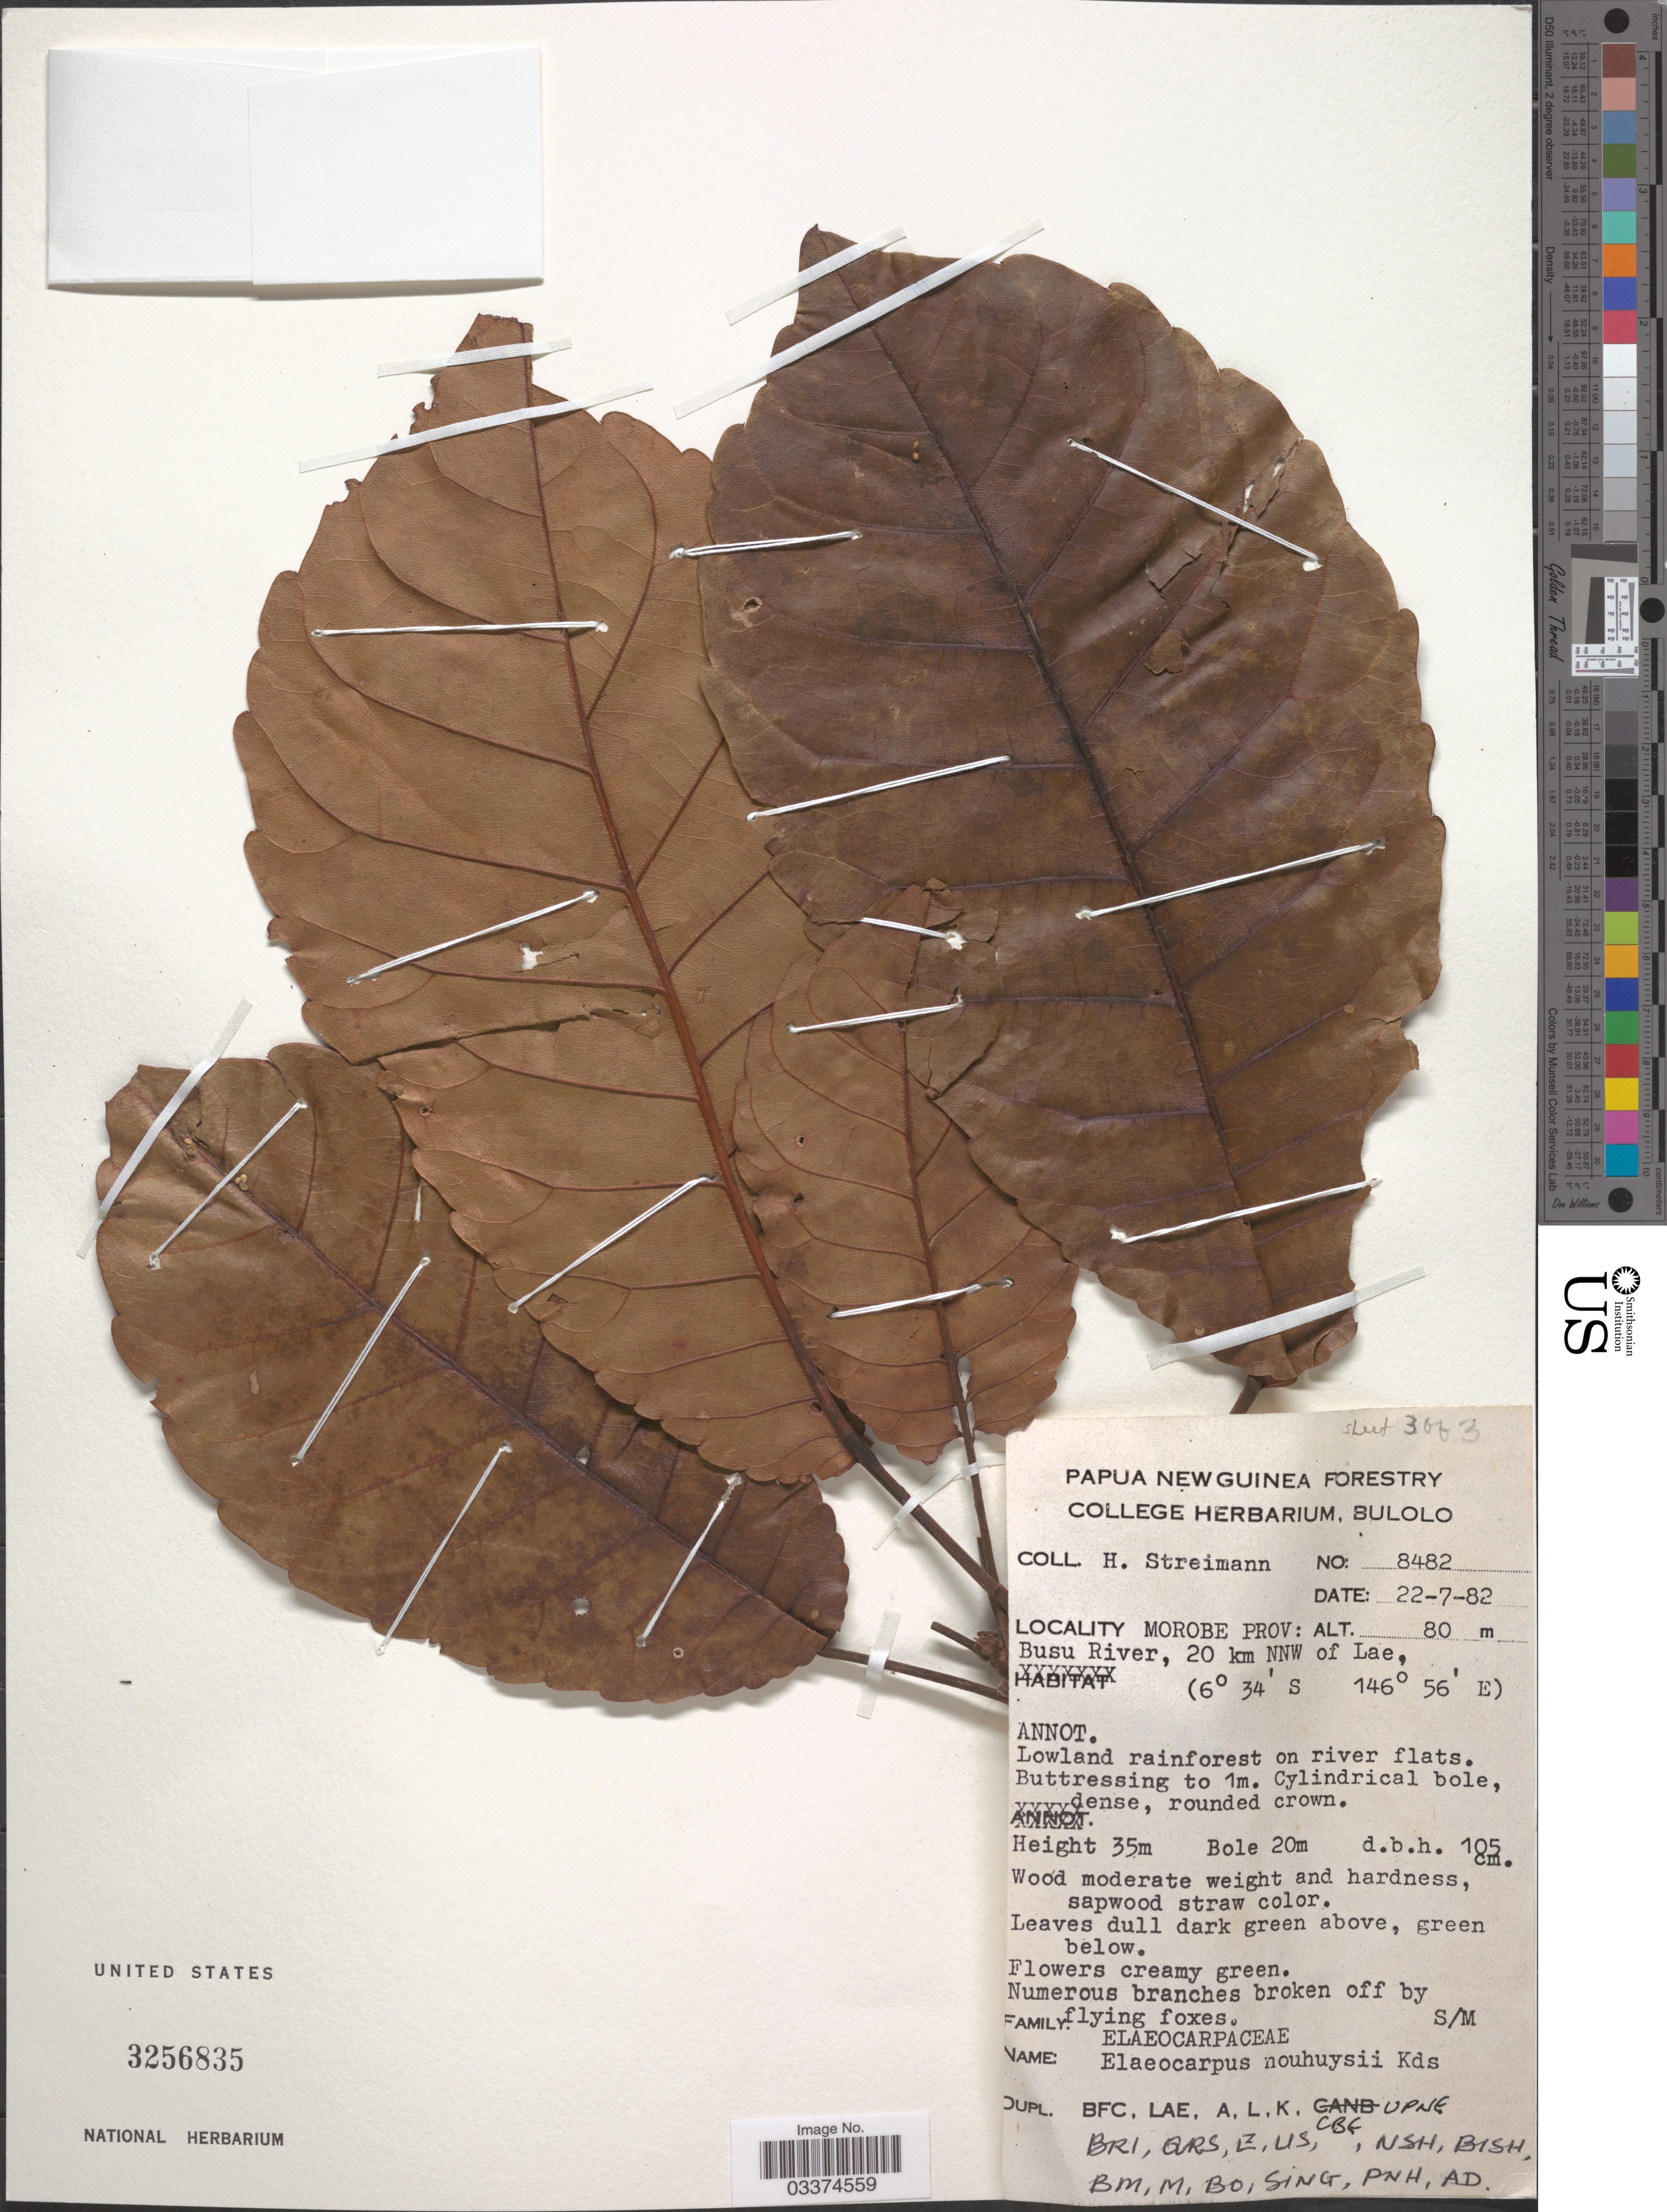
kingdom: Plantae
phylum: Tracheophyta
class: Magnoliopsida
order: Oxalidales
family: Elaeocarpaceae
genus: Elaeocarpus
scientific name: Elaeocarpus nouhuysii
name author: Koord.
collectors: H. Streimann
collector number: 8482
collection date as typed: Transcribed d/m/y: 22/7/82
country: Papua New Guinea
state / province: Morobe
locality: Morobe Prov: Busu River, 20 km NNW of Lae.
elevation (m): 80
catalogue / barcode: US 3256835